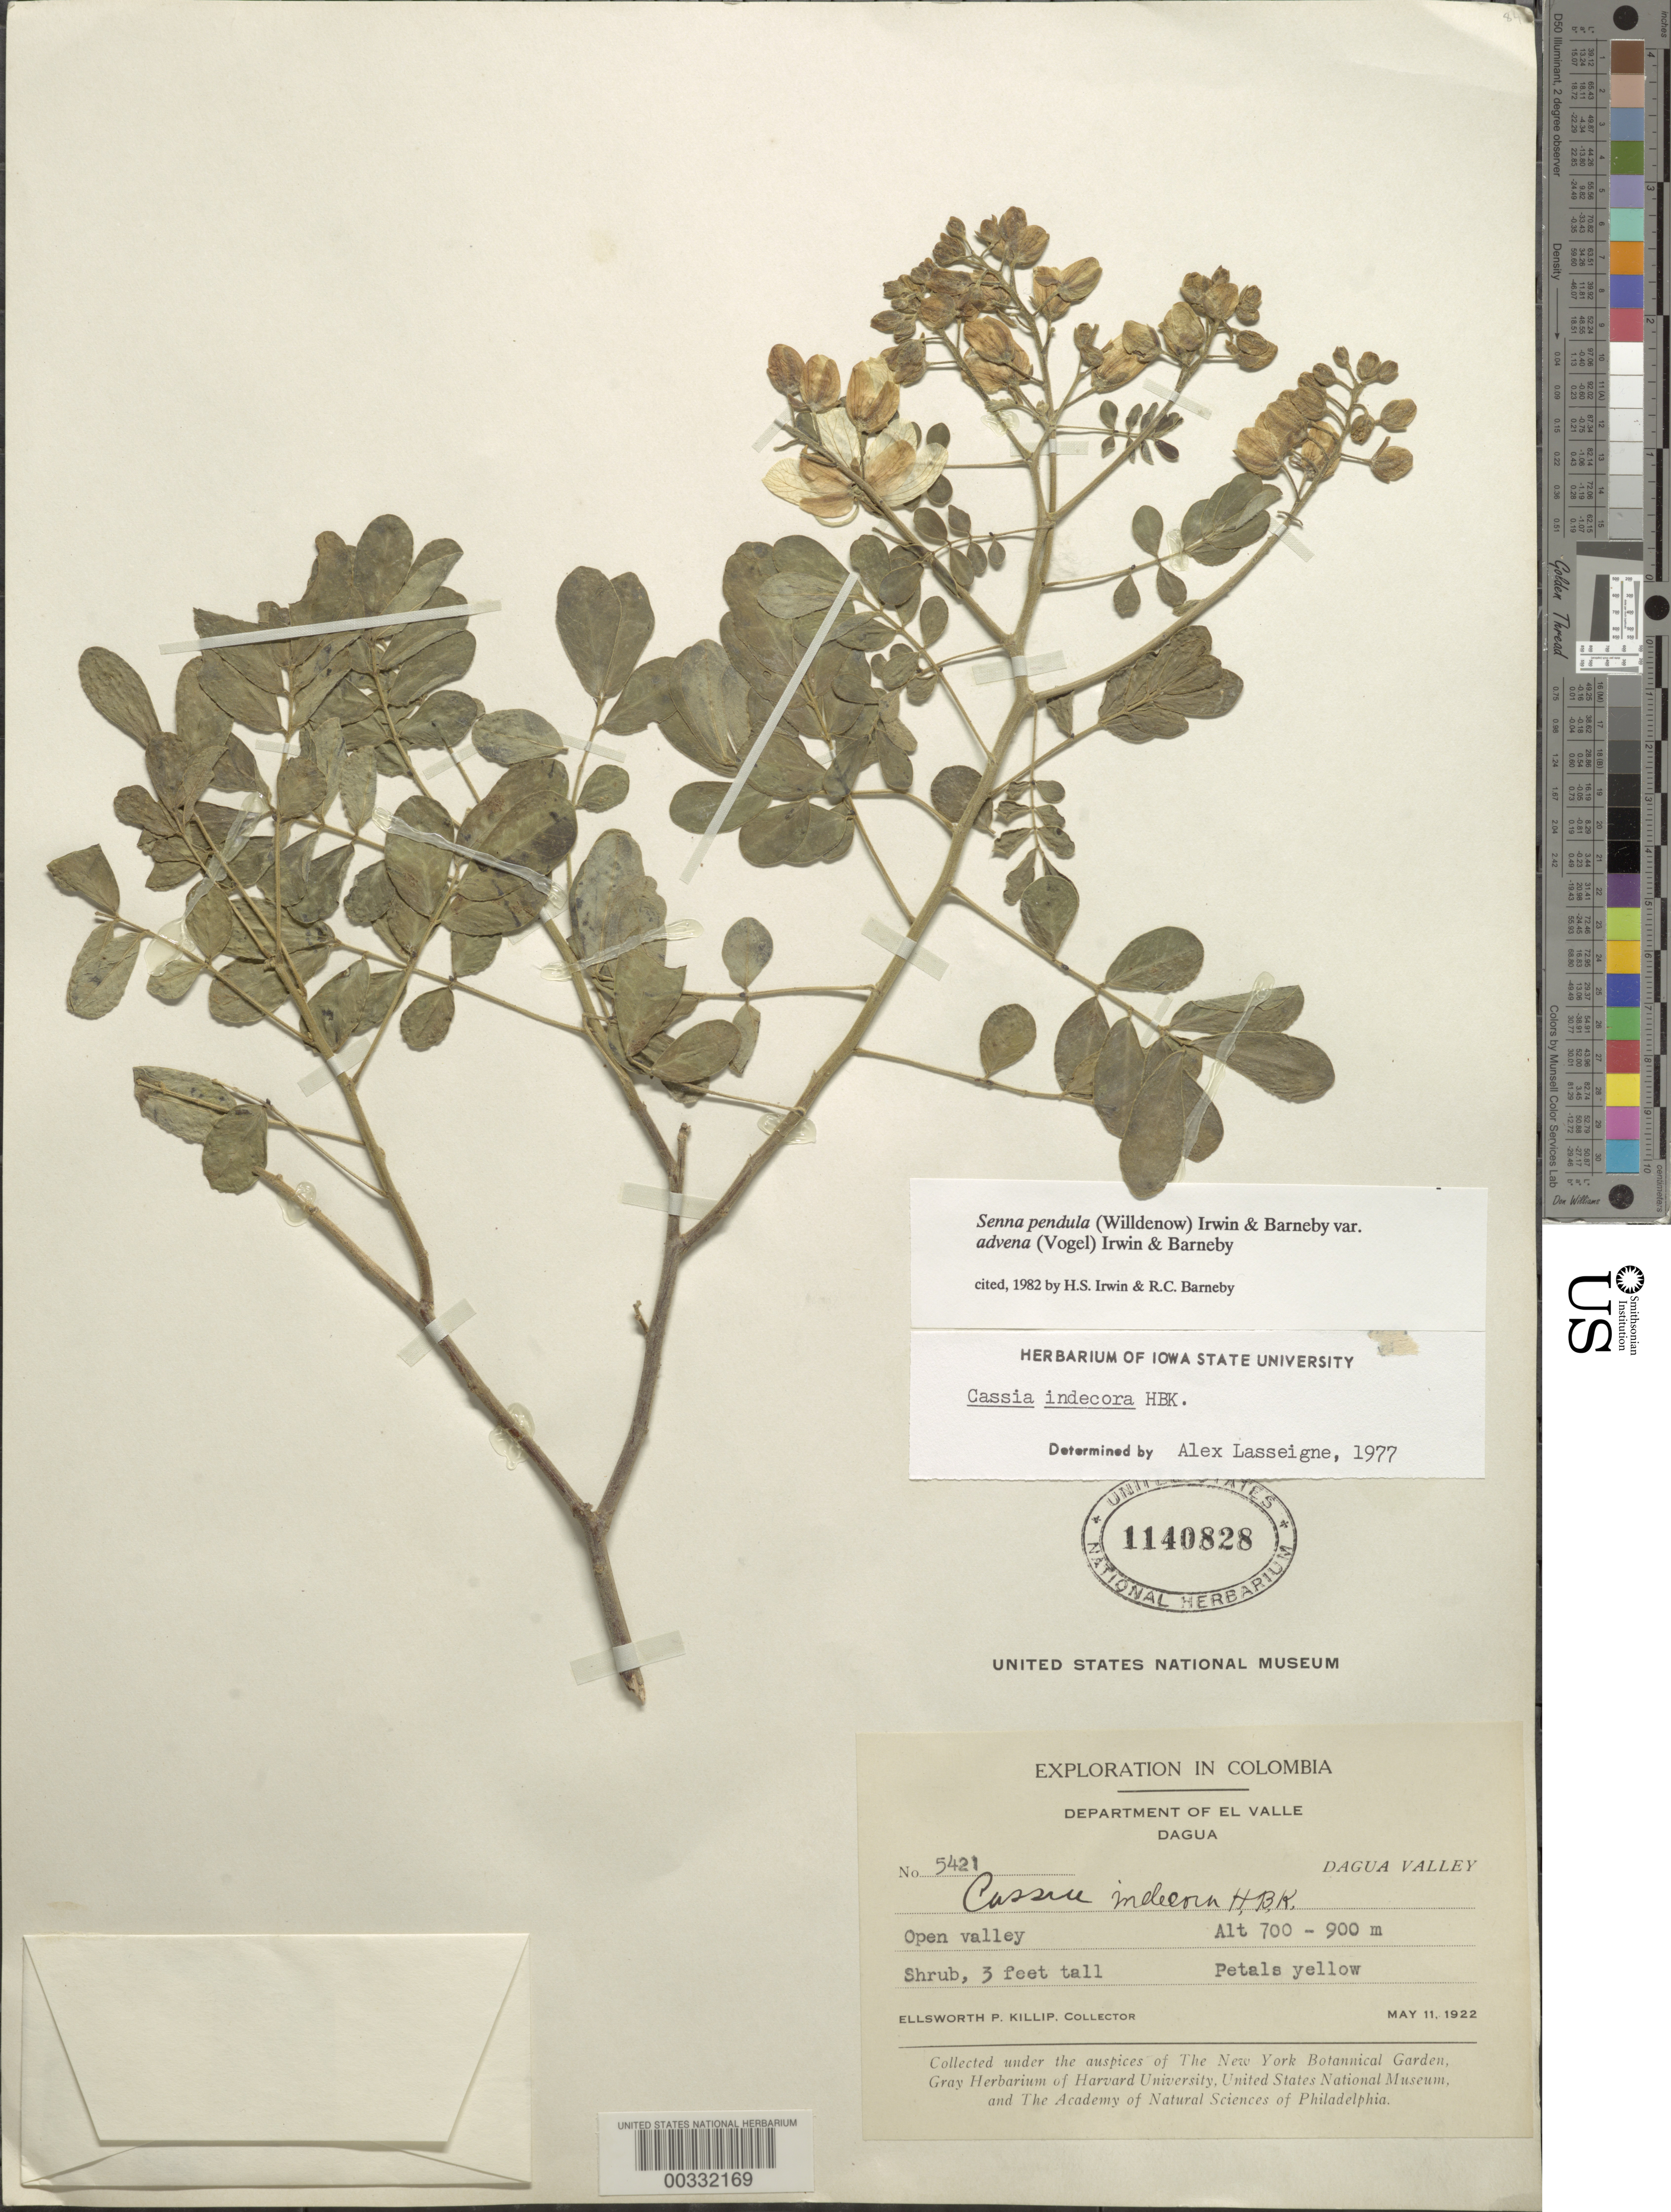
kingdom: Plantae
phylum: Tracheophyta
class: Magnoliopsida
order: Fabales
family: Fabaceae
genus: Senna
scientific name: Senna pendula var. advena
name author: (Vogel) H.S. Irwin & Barneby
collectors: E. P. Killip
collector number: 5421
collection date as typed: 11 May 1922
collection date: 1922-05-11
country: Colombia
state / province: Valle del Cauca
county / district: Dagua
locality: Dagua Valley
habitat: Open valley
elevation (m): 700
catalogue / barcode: US 1140828